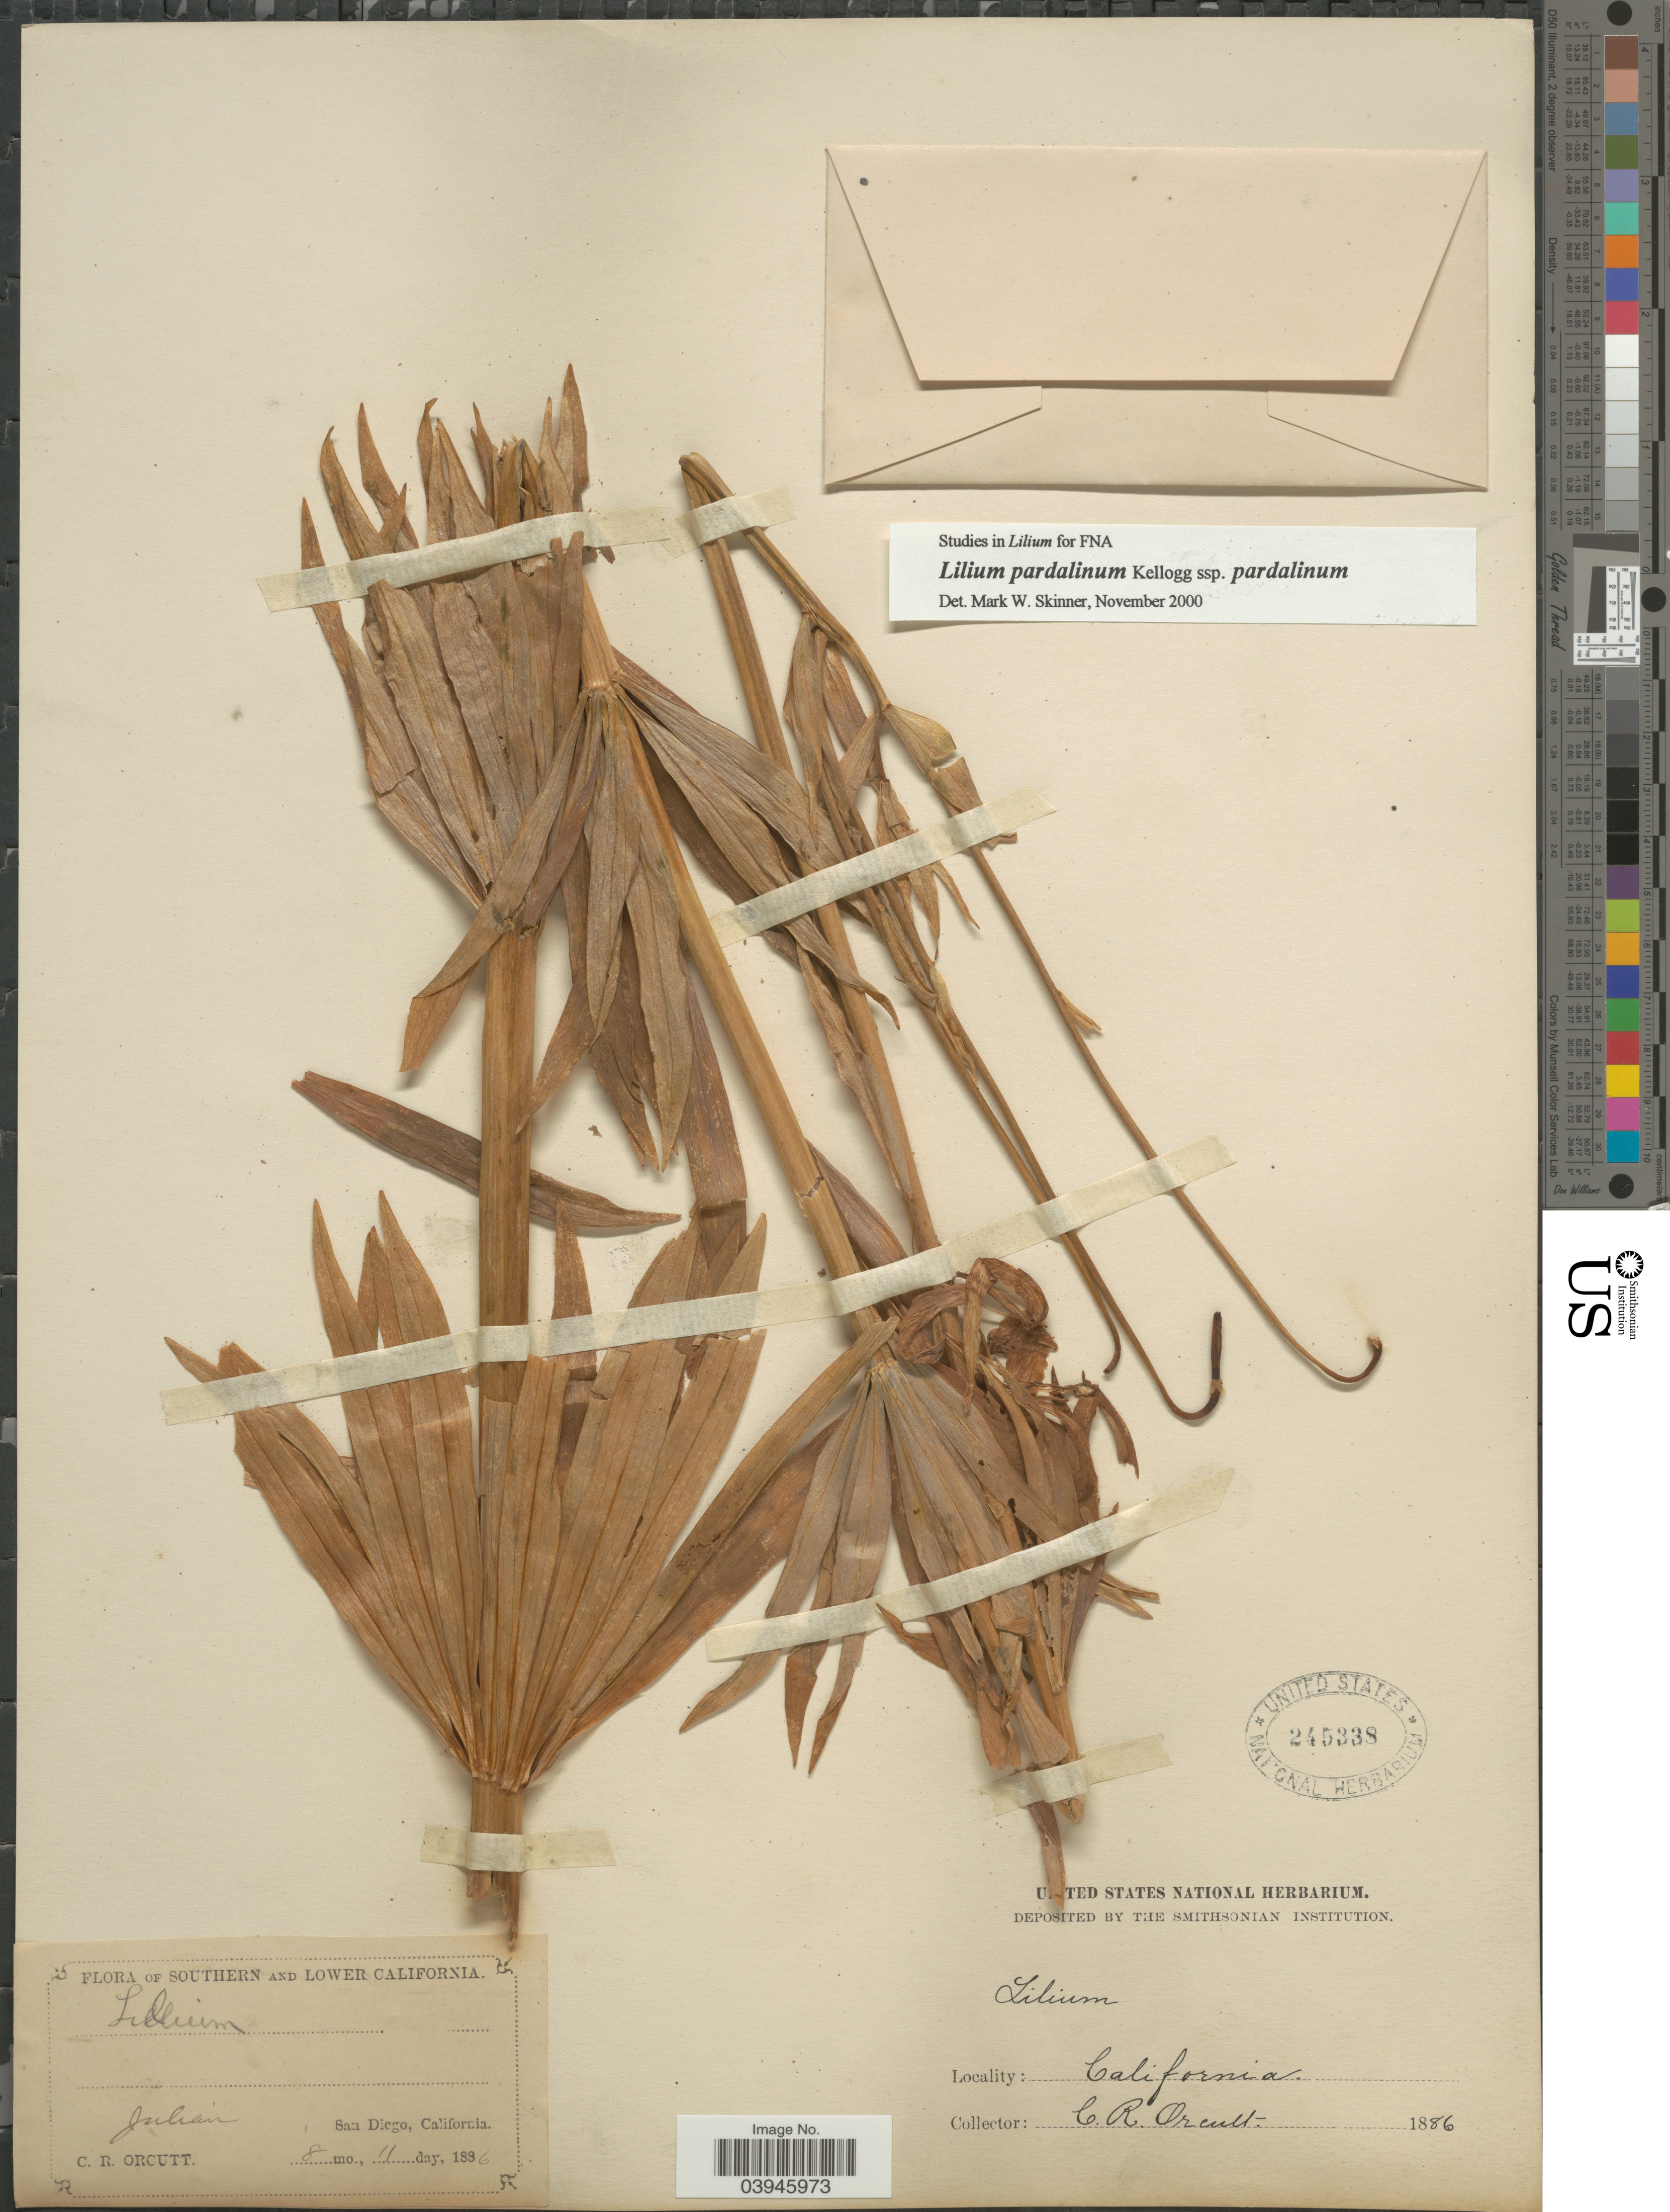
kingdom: Plantae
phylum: Tracheophyta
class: Liliopsida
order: Liliales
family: Liliaceae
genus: Lilium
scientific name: Lilium pardalinum subsp. pardalinum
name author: Kellogg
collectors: C. R. Orcutt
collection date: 1886-08-11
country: United States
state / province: California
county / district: San Diego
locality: Southern California. Julian, San Diego.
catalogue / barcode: US 245338